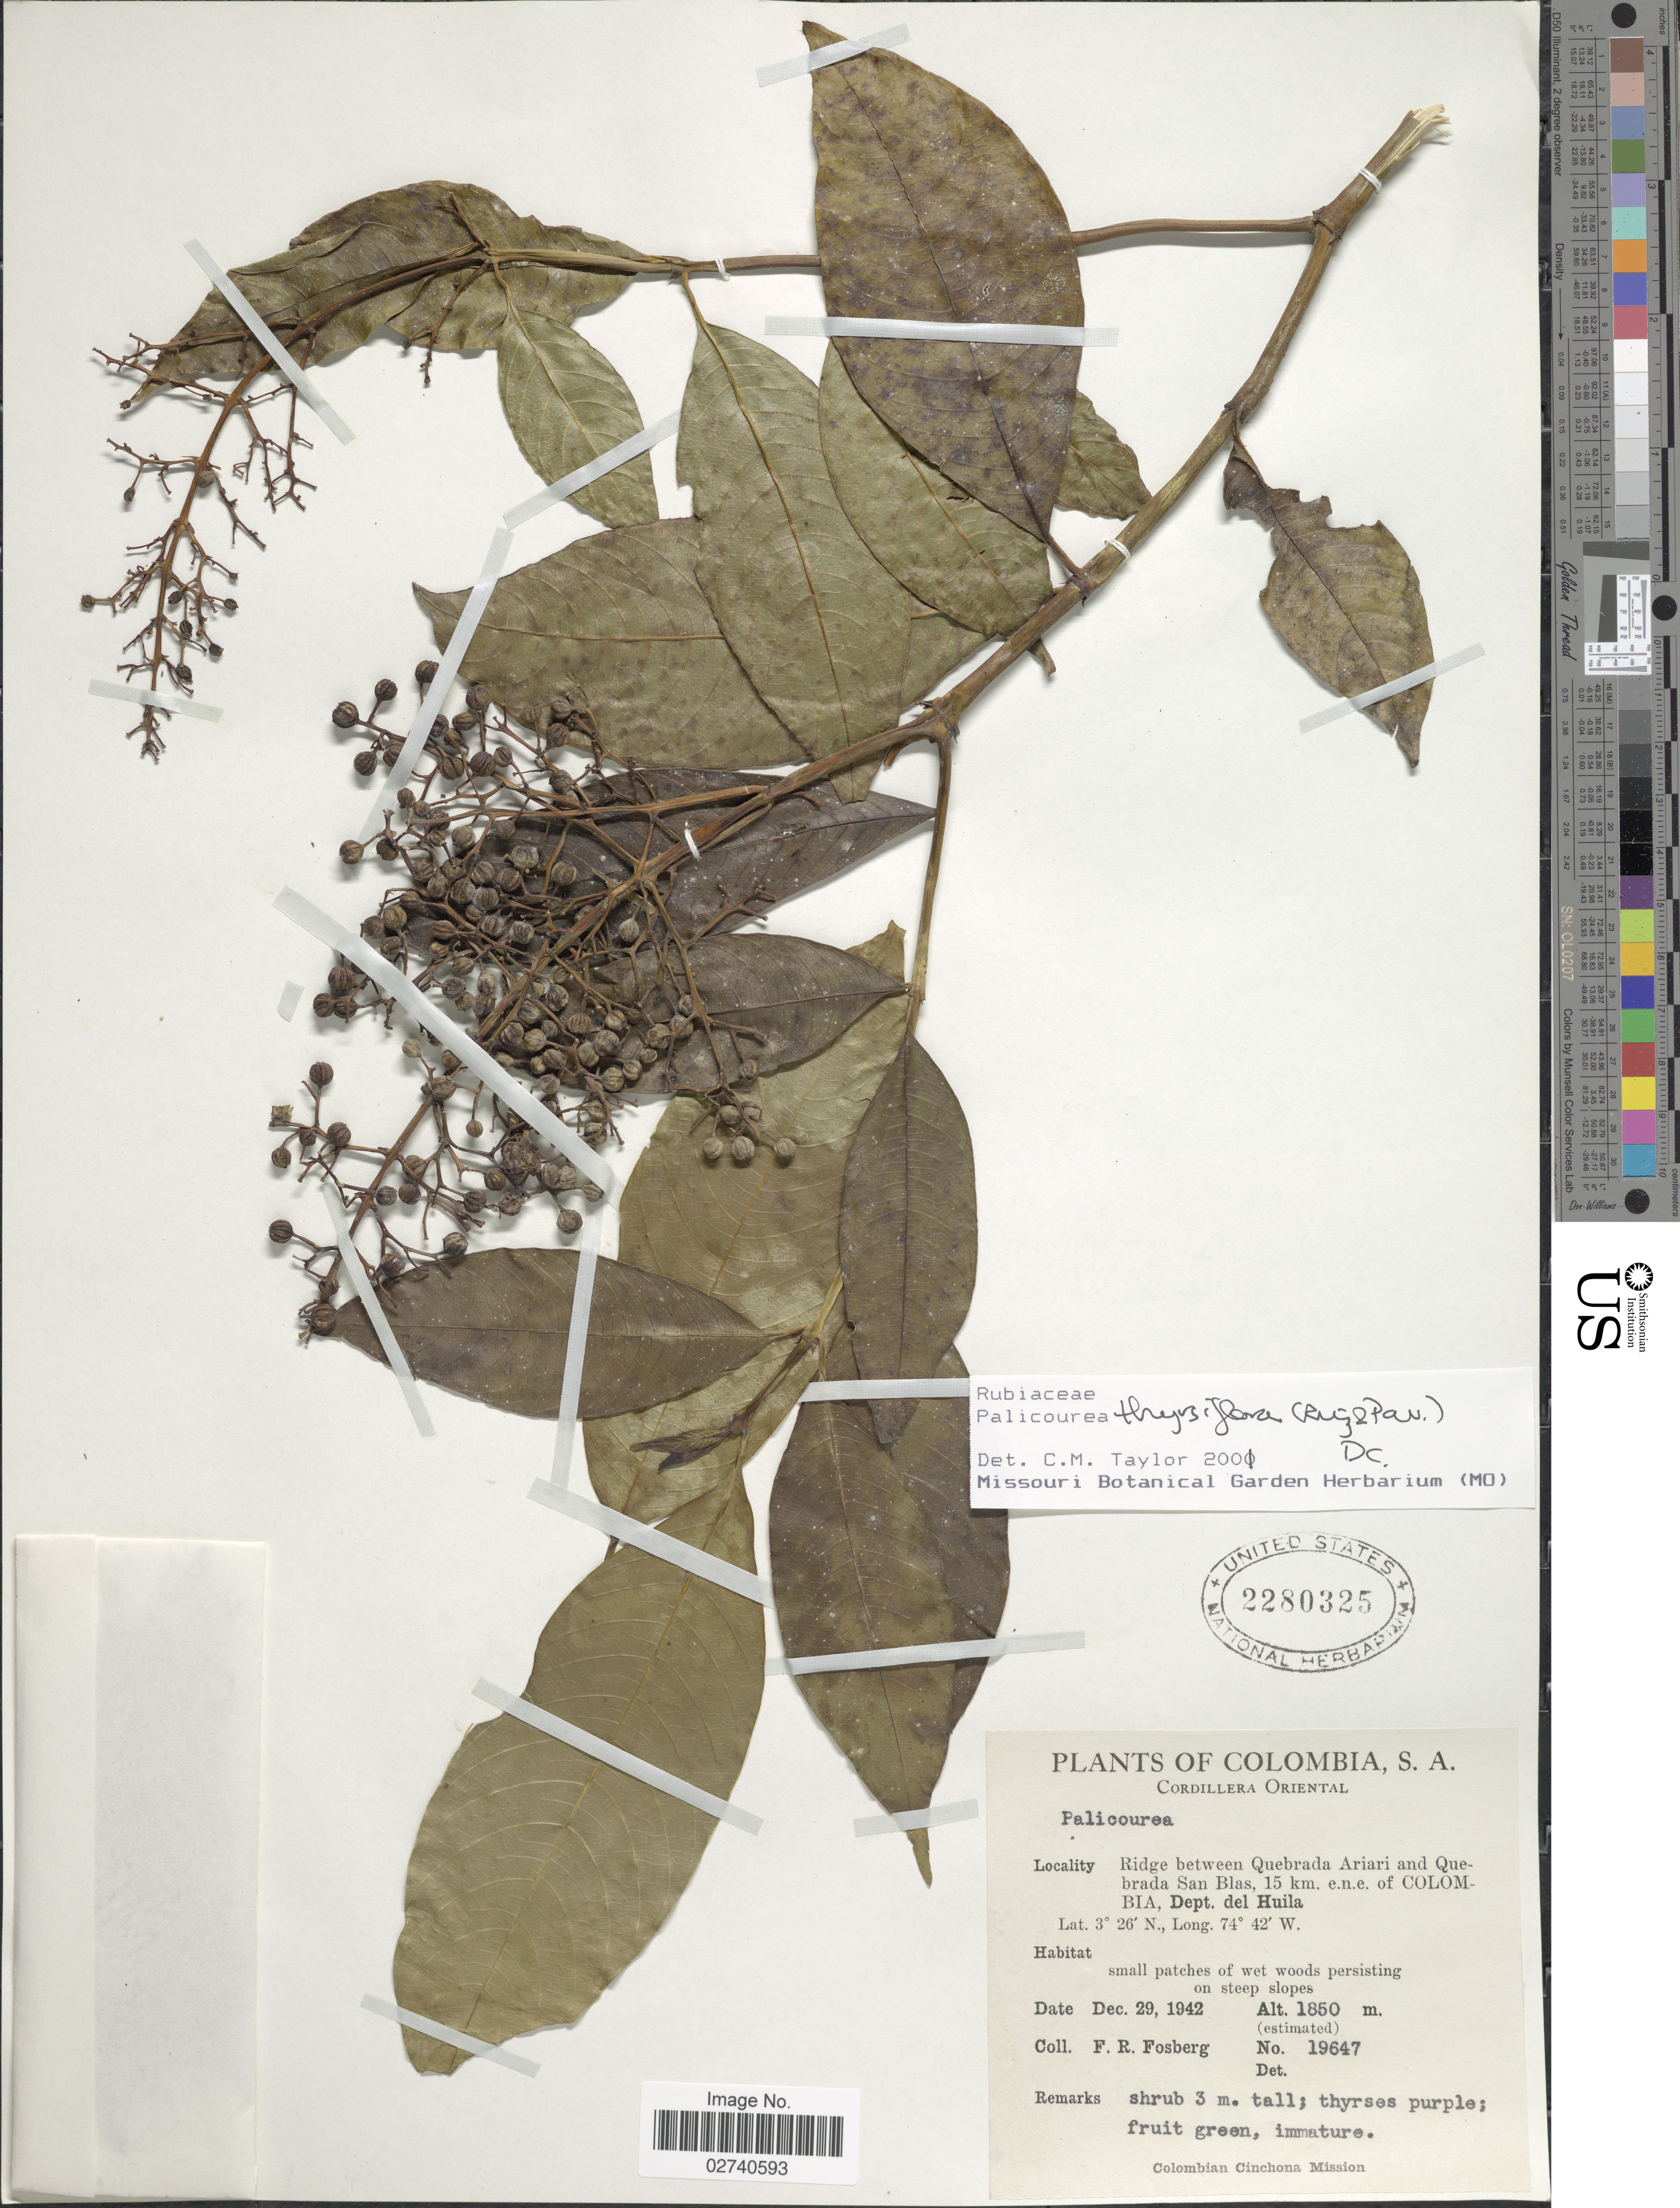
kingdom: Plantae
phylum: Tracheophyta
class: Magnoliopsida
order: Gentianales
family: Rubiaceae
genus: Palicourea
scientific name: Palicourea thyrsiflora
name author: (Ruiz & Pav.) DC.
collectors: F. R. Fosberg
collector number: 19647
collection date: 1942-12-29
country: Colombia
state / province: Huila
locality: Cordillera Oriental. Ridge between Quebrada Ariari and Quebrada San Blas, 15 km. e.n.e. of Colombia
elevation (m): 1850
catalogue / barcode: US 2280325